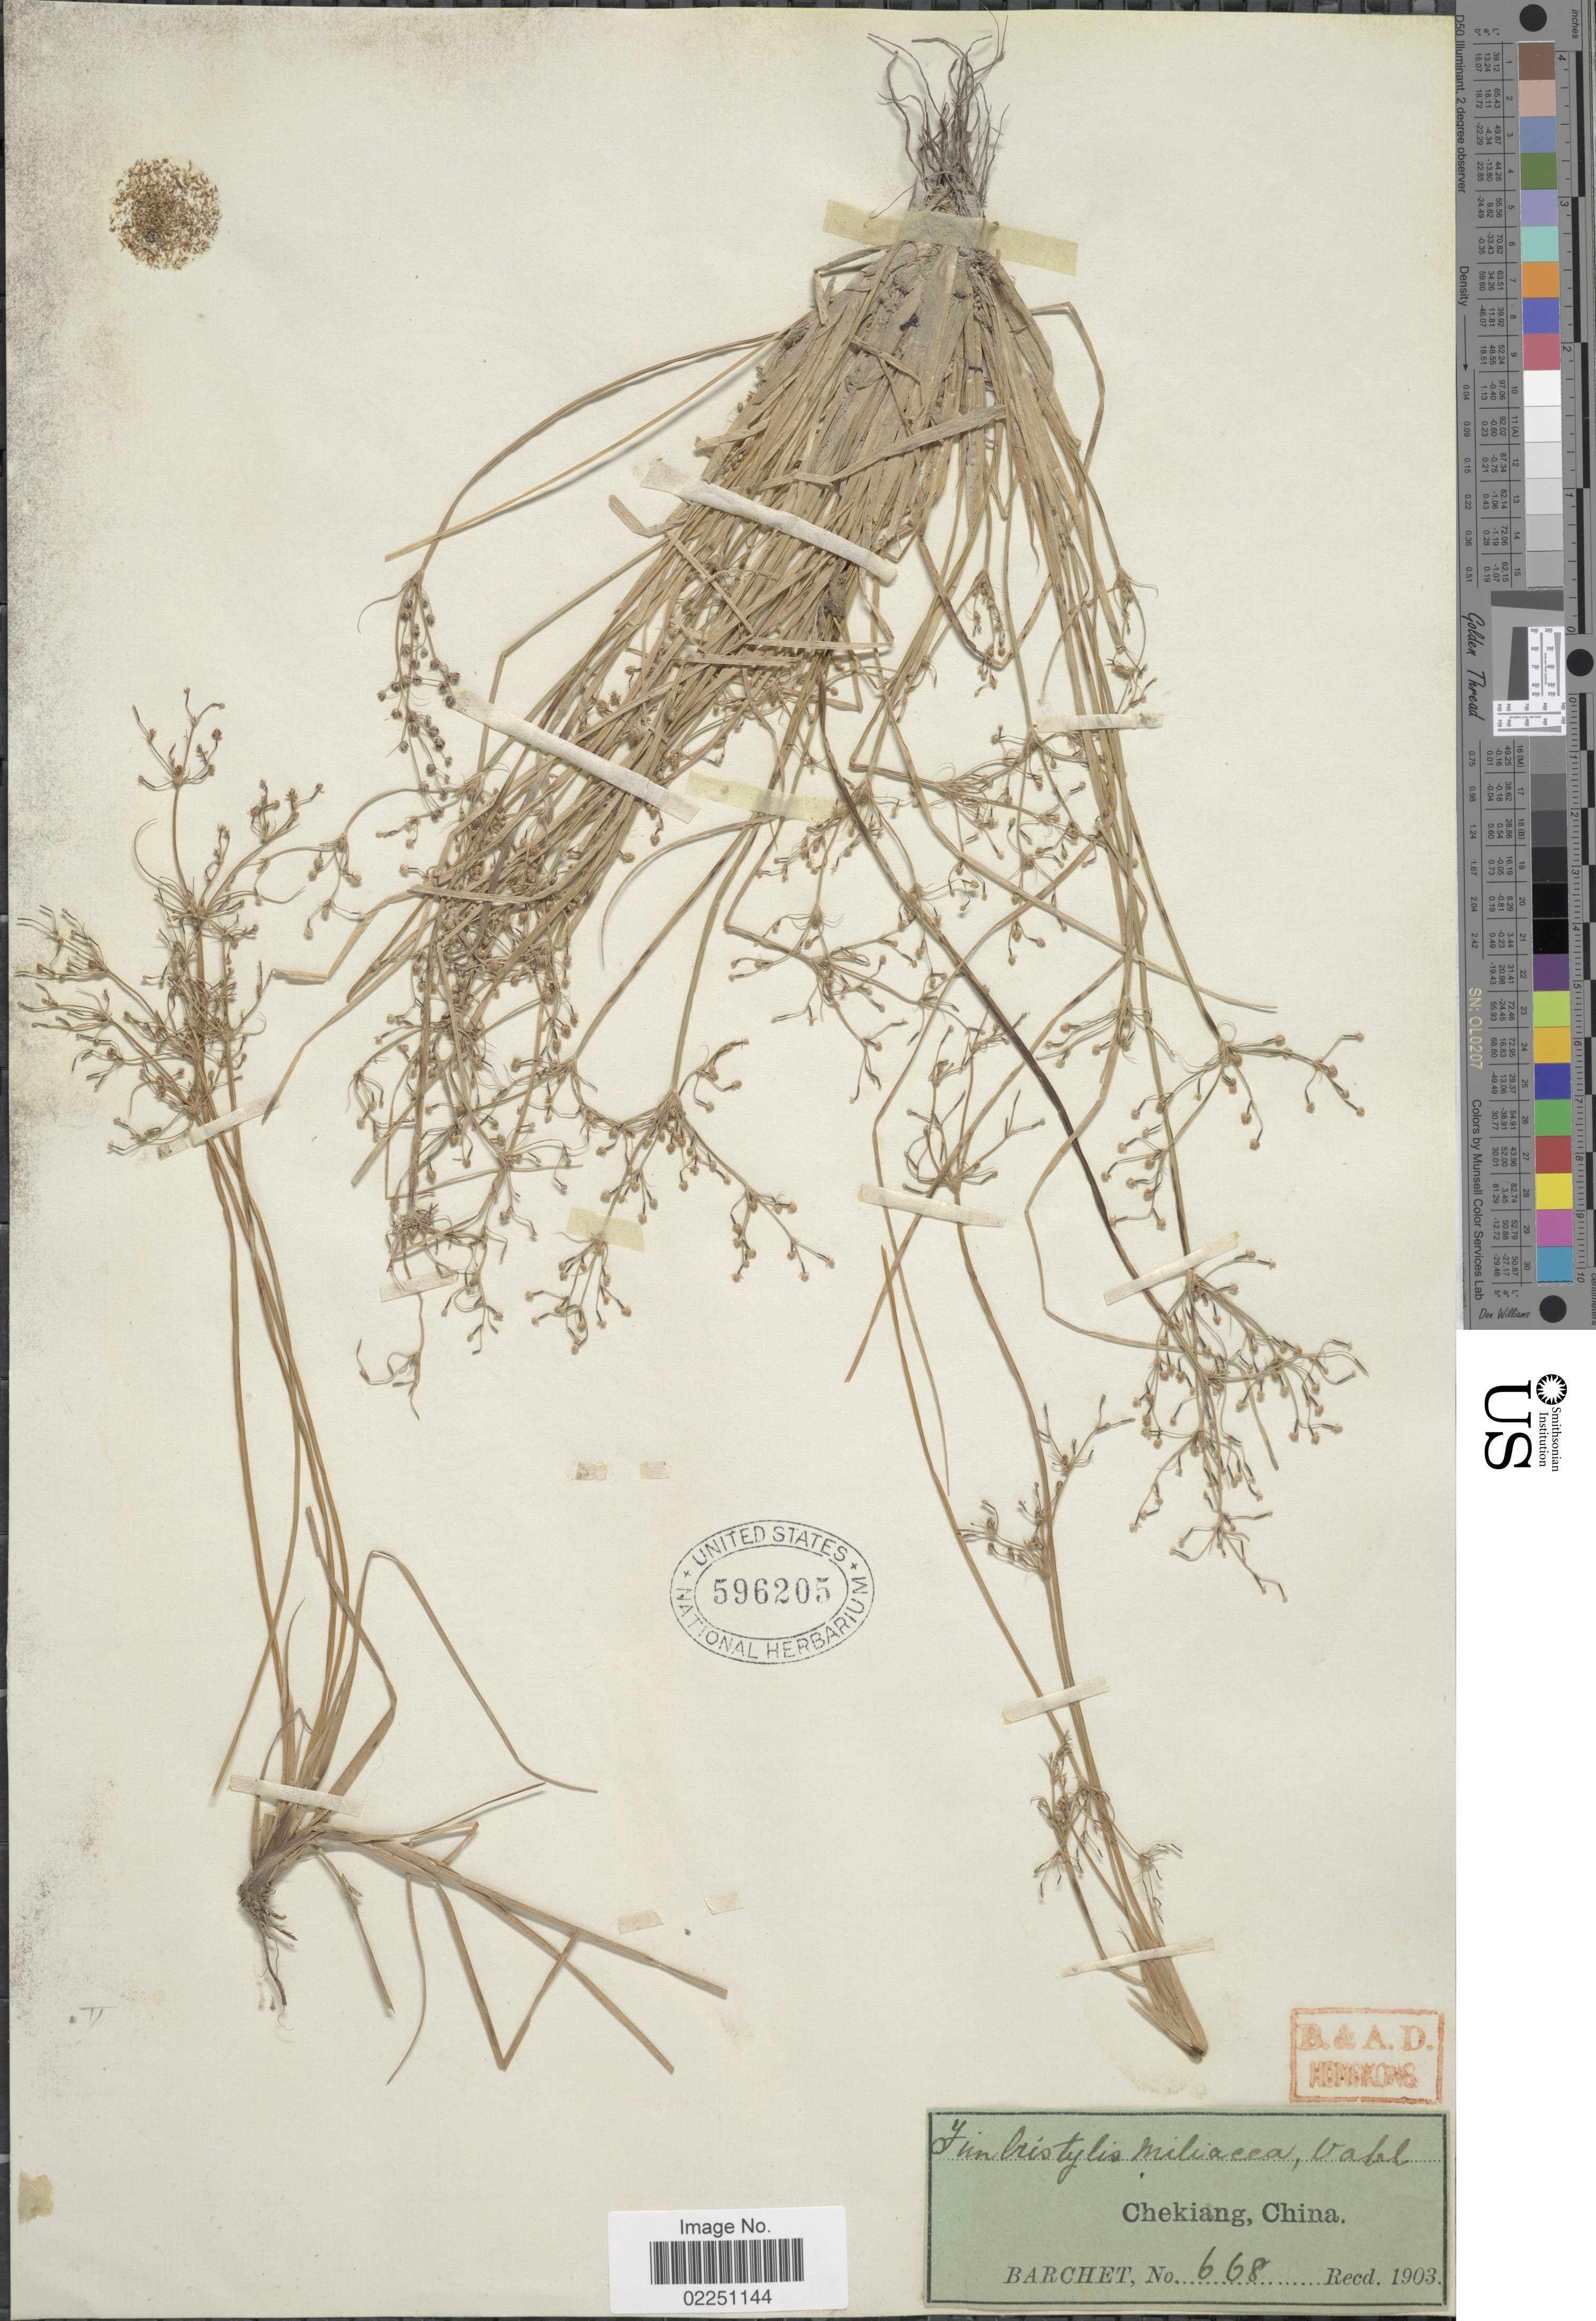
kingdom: Plantae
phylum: Tracheophyta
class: Liliopsida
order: Poales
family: Cyperaceae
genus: Fimbristylis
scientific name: Fimbristylis littoralis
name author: Gaudich.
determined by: Strong, M. T., (US), Smithsonian Institution - National Museum of Natural History (UNITED STATES)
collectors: Barchet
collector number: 668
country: China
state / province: Zhejiang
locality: Chekiang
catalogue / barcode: US 596205